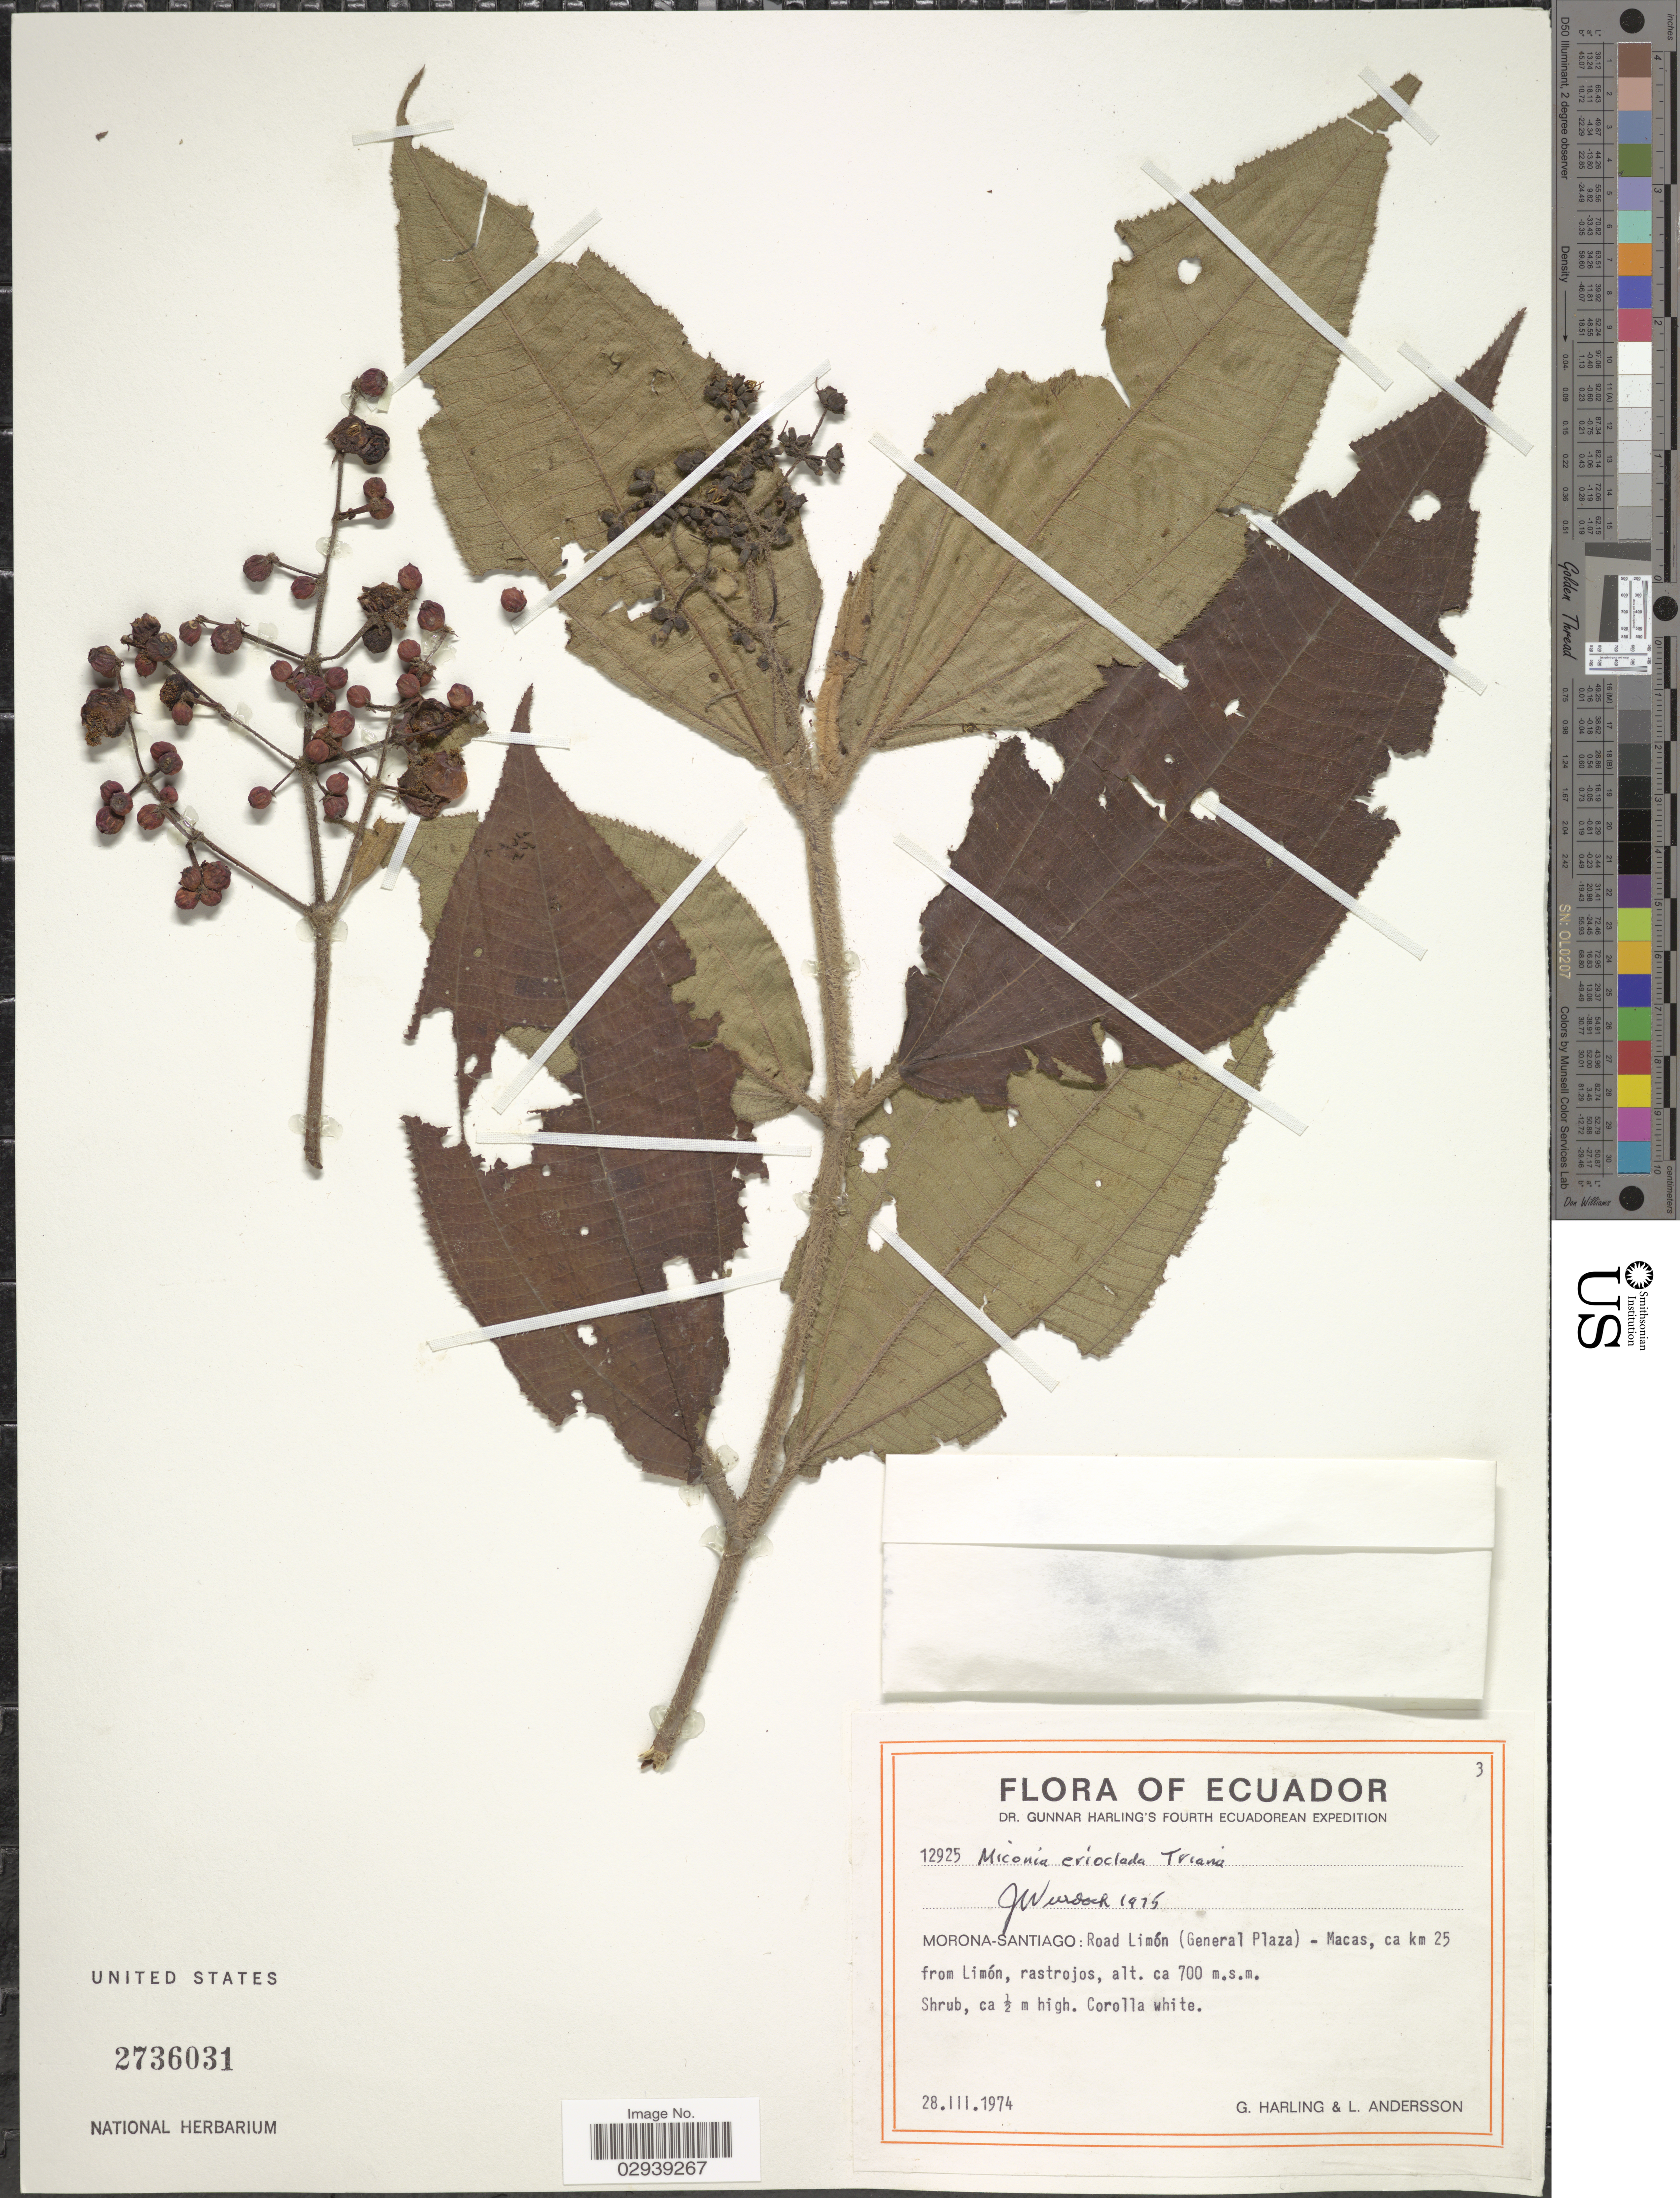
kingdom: Plantae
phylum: Tracheophyta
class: Magnoliopsida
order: Myrtales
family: Melastomataceae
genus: Miconia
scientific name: Miconia erioclada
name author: Triana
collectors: G. Harling & L. Andersson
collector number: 12925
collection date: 1974-03-28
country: Ecuador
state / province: Morona-Santiago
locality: Road Limón (General Plaza) - Macass, ca km 25 from Limón.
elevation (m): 700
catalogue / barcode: US 2736031